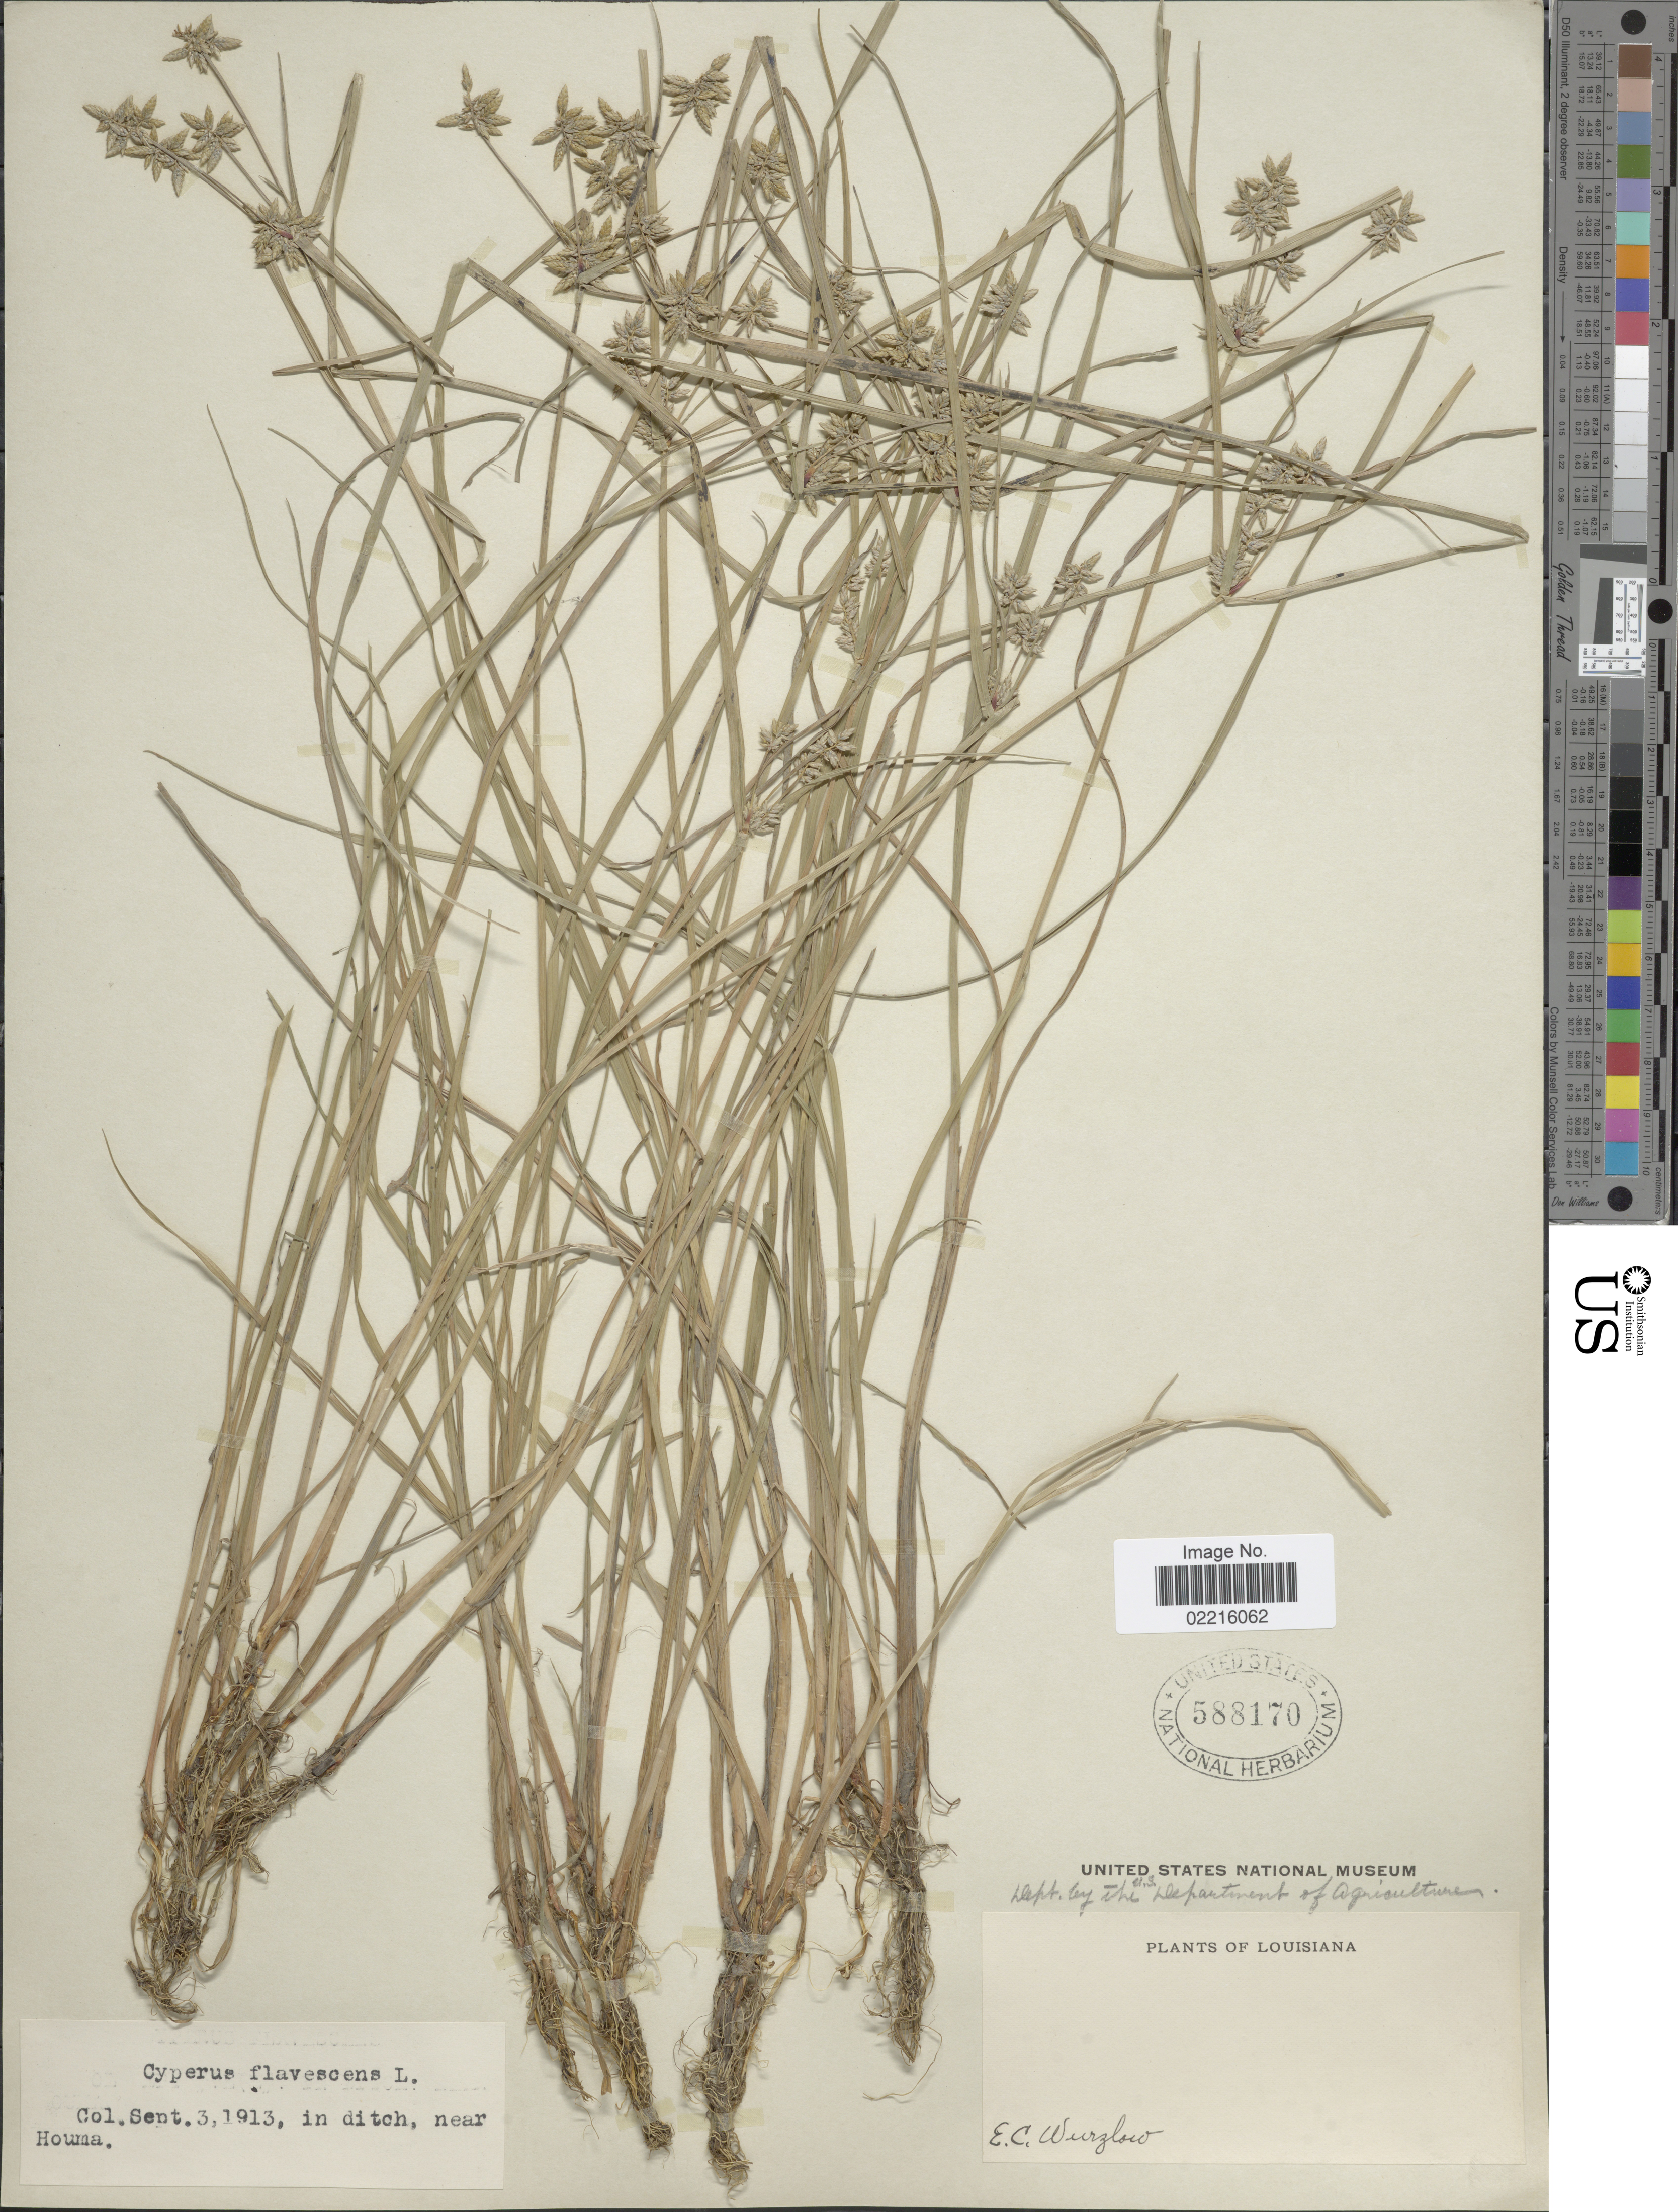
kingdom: Plantae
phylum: Tracheophyta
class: Liliopsida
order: Poales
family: Cyperaceae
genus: Cyperus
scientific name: Cyperus flavescens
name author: L.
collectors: E. Wurzlow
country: United States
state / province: Louisiana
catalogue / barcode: US 588170